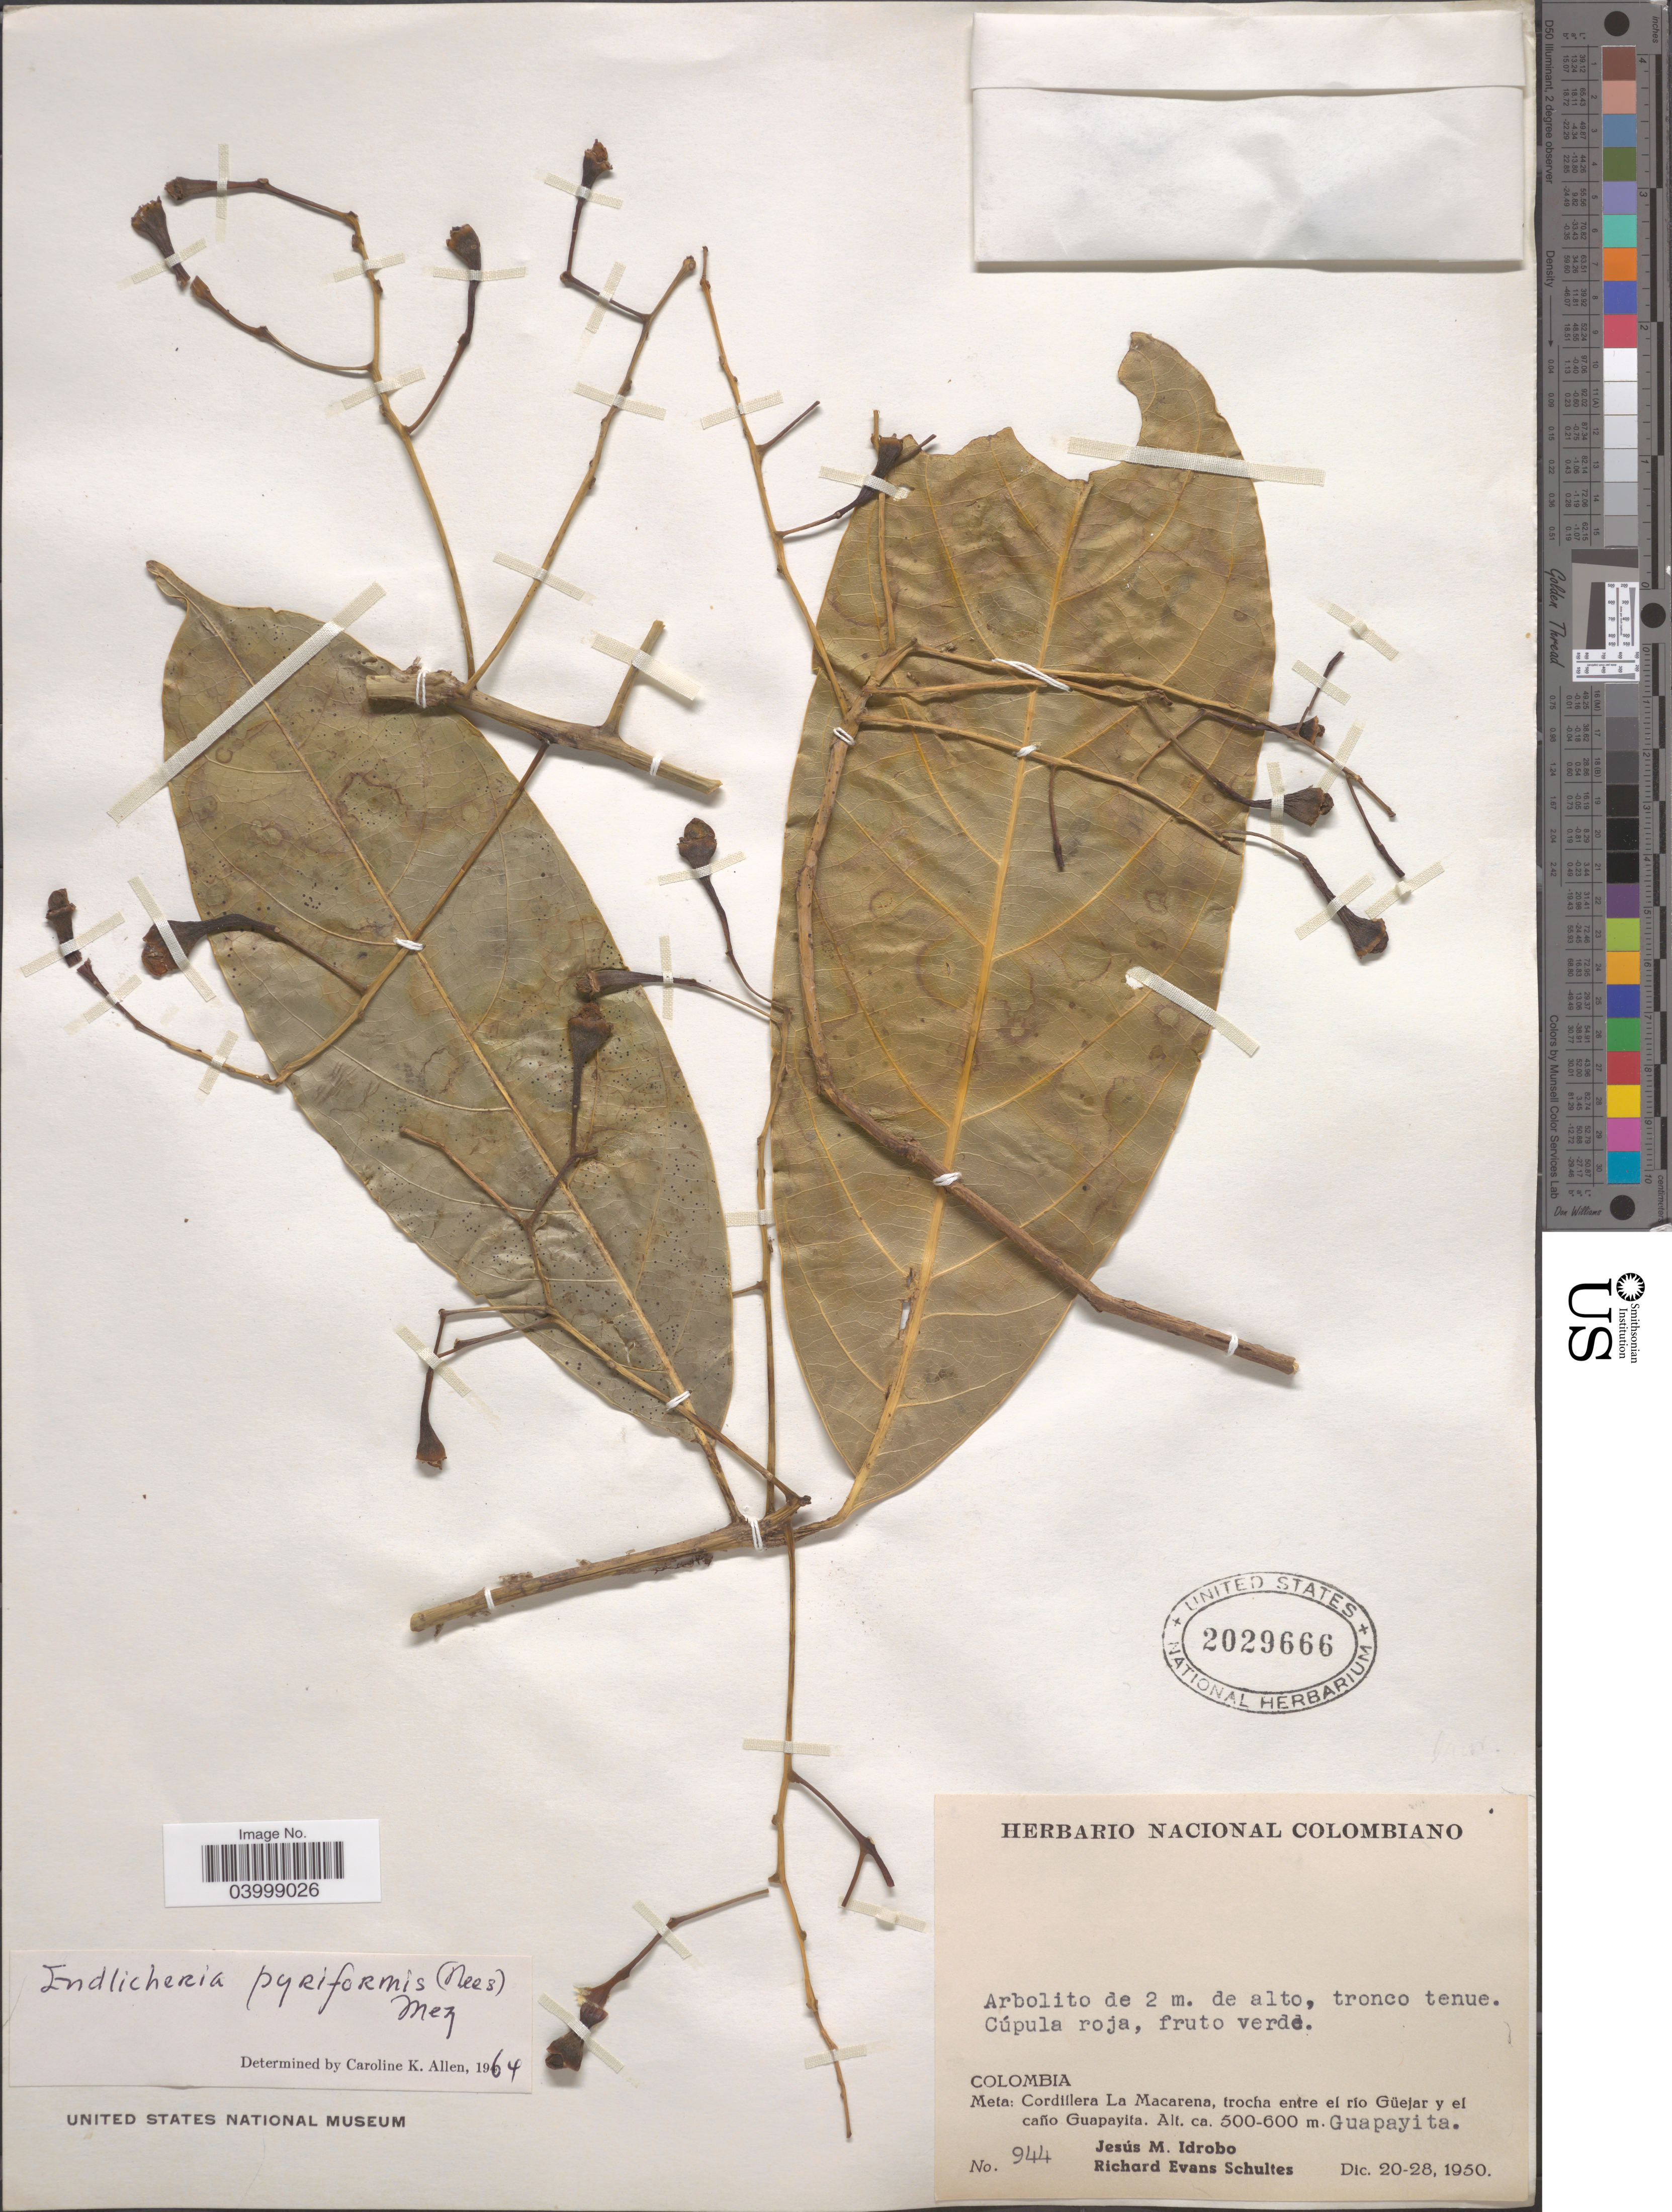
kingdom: Plantae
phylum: Tracheophyta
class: Magnoliopsida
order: Laurales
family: Lauraceae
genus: Endlicheria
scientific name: Endlicheria pyriformis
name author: (Nees) Mez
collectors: J. M. Idrobo & R. E. Schultes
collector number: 944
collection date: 1950-12-20/1950-12-28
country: Colombia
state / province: Meta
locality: Cordillera La Macarena, trocha entre el río Güejar y el caño Guapayita. Guapayita.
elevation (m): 500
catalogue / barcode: US 2029666